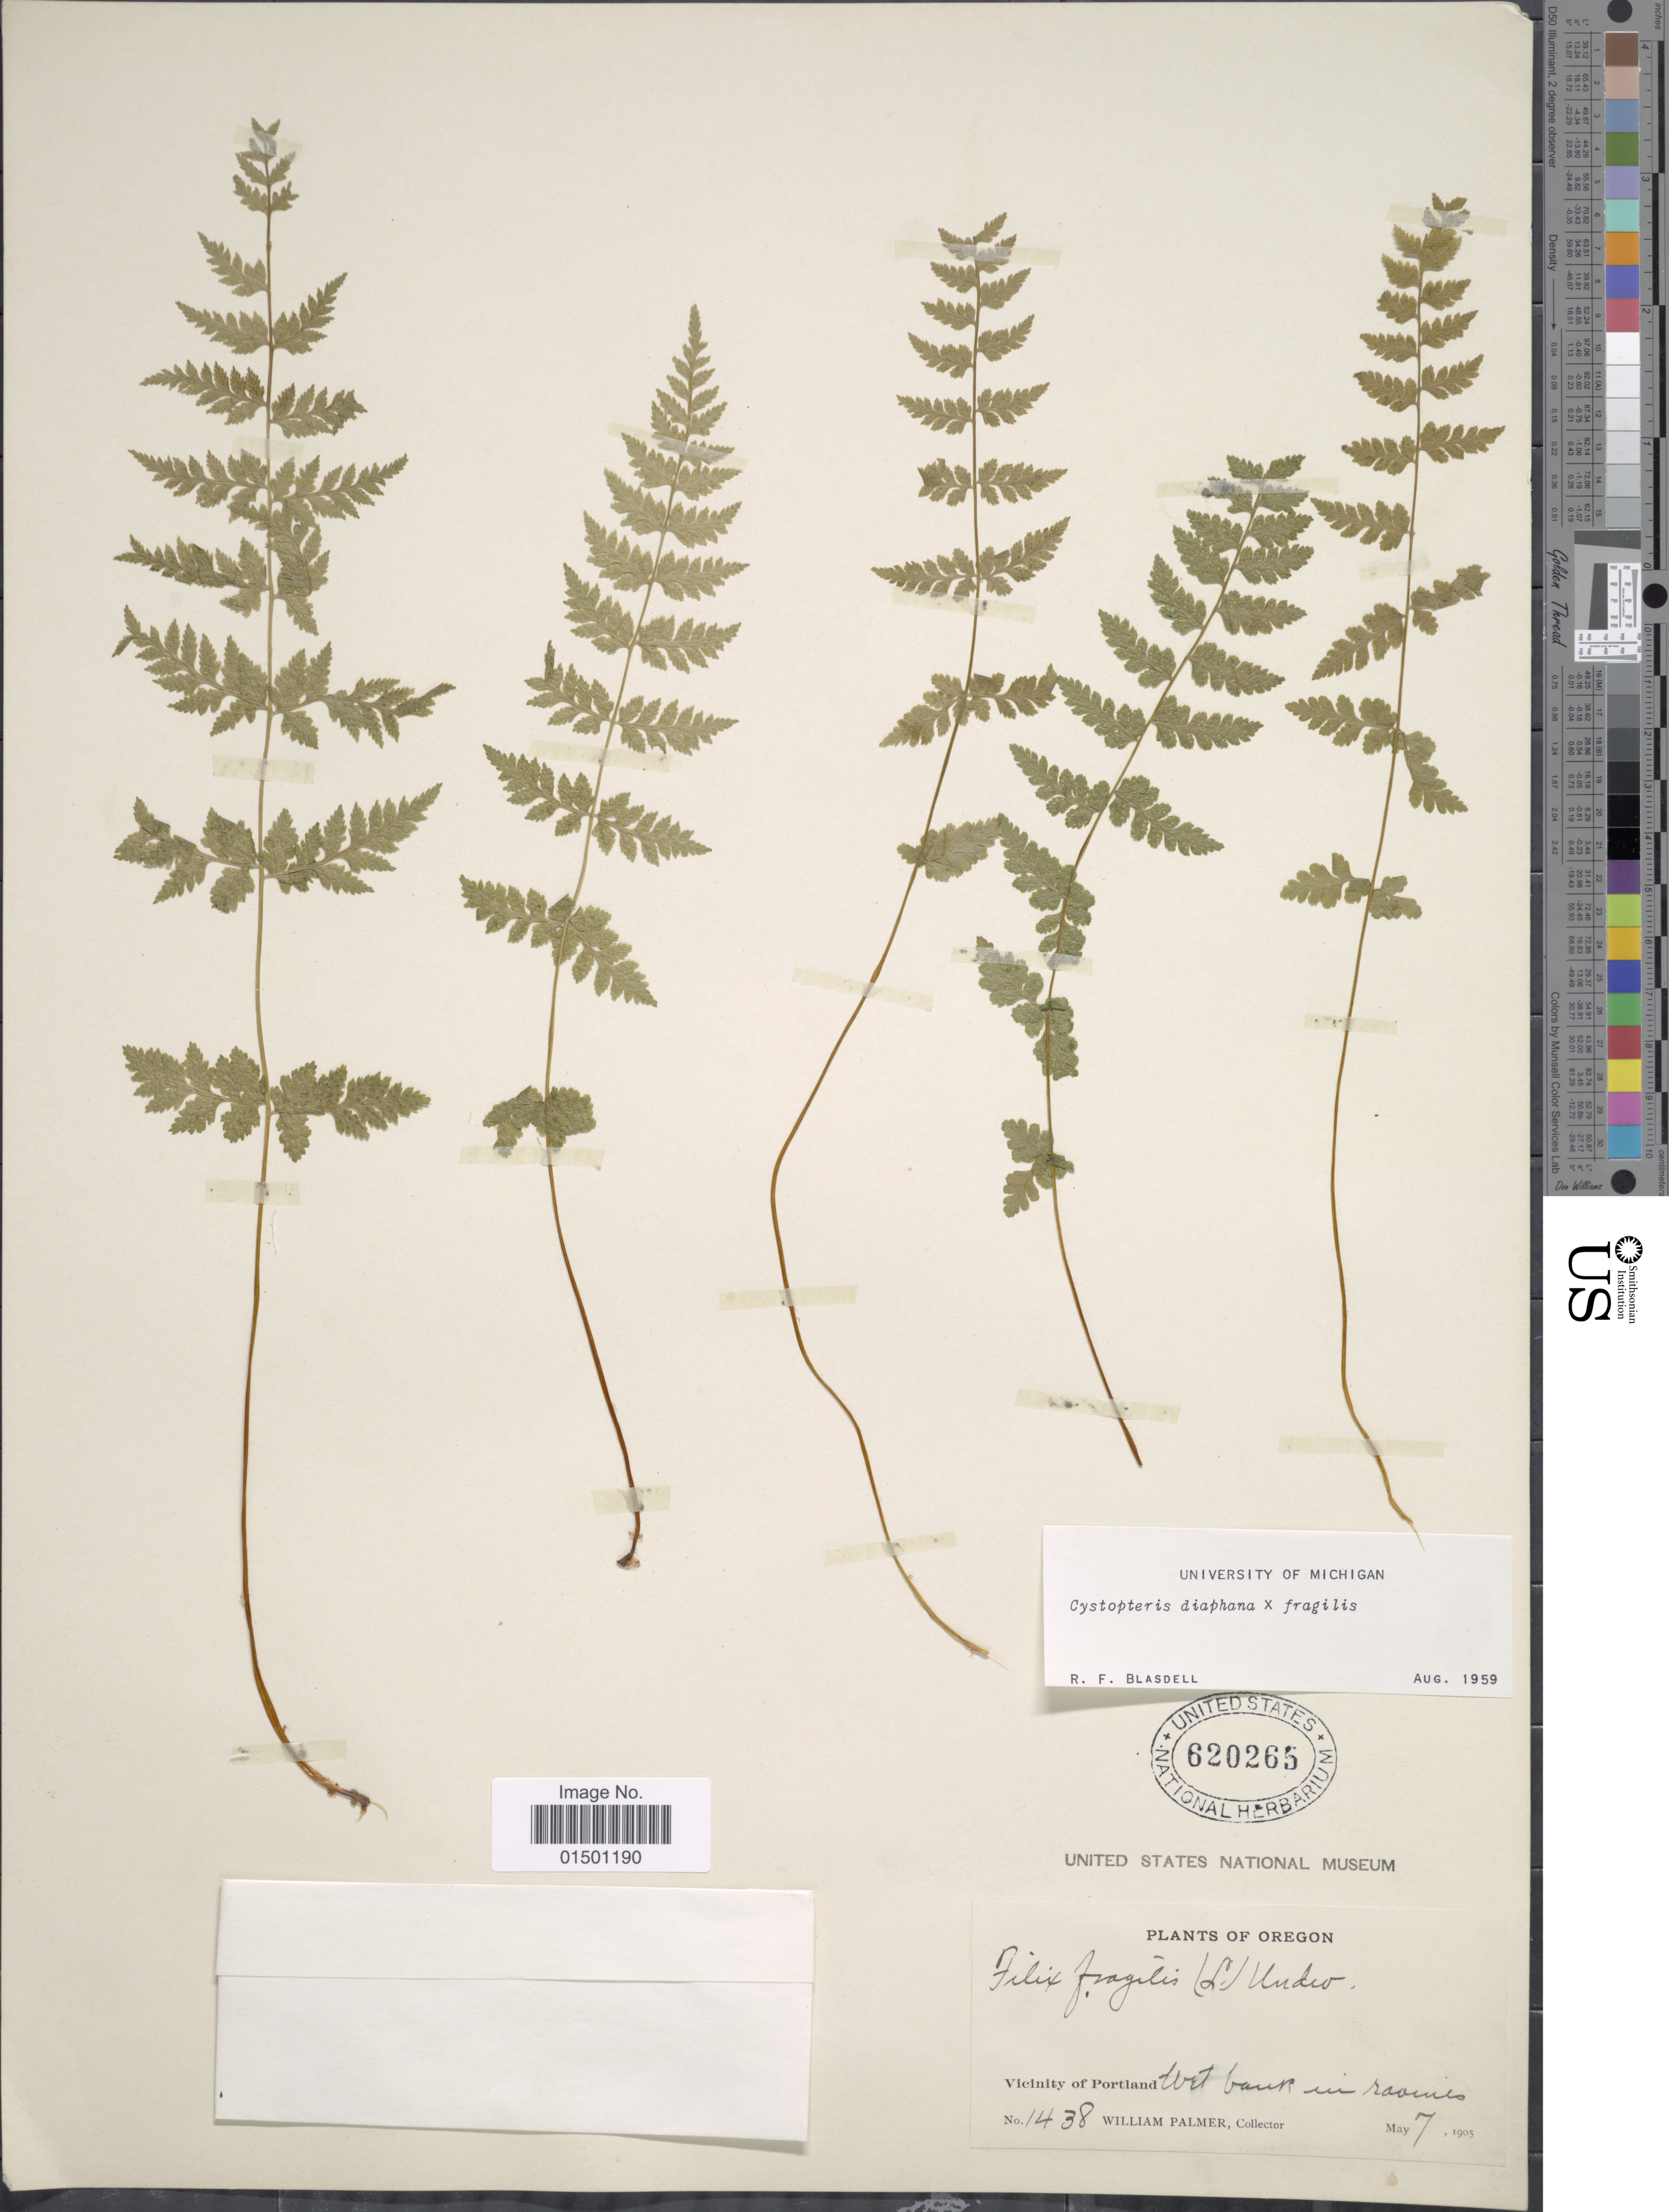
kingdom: Plantae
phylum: Tracheophyta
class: Polypodiopsida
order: Polypodiales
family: Cystopteridaceae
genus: Cystopteris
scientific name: Cystopteris diaphana x C. fragilis (L.) Bernh.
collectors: W. Palmer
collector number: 1438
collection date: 1905-05-07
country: United States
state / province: Oregon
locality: Vicinity of Portland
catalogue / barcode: US 620265